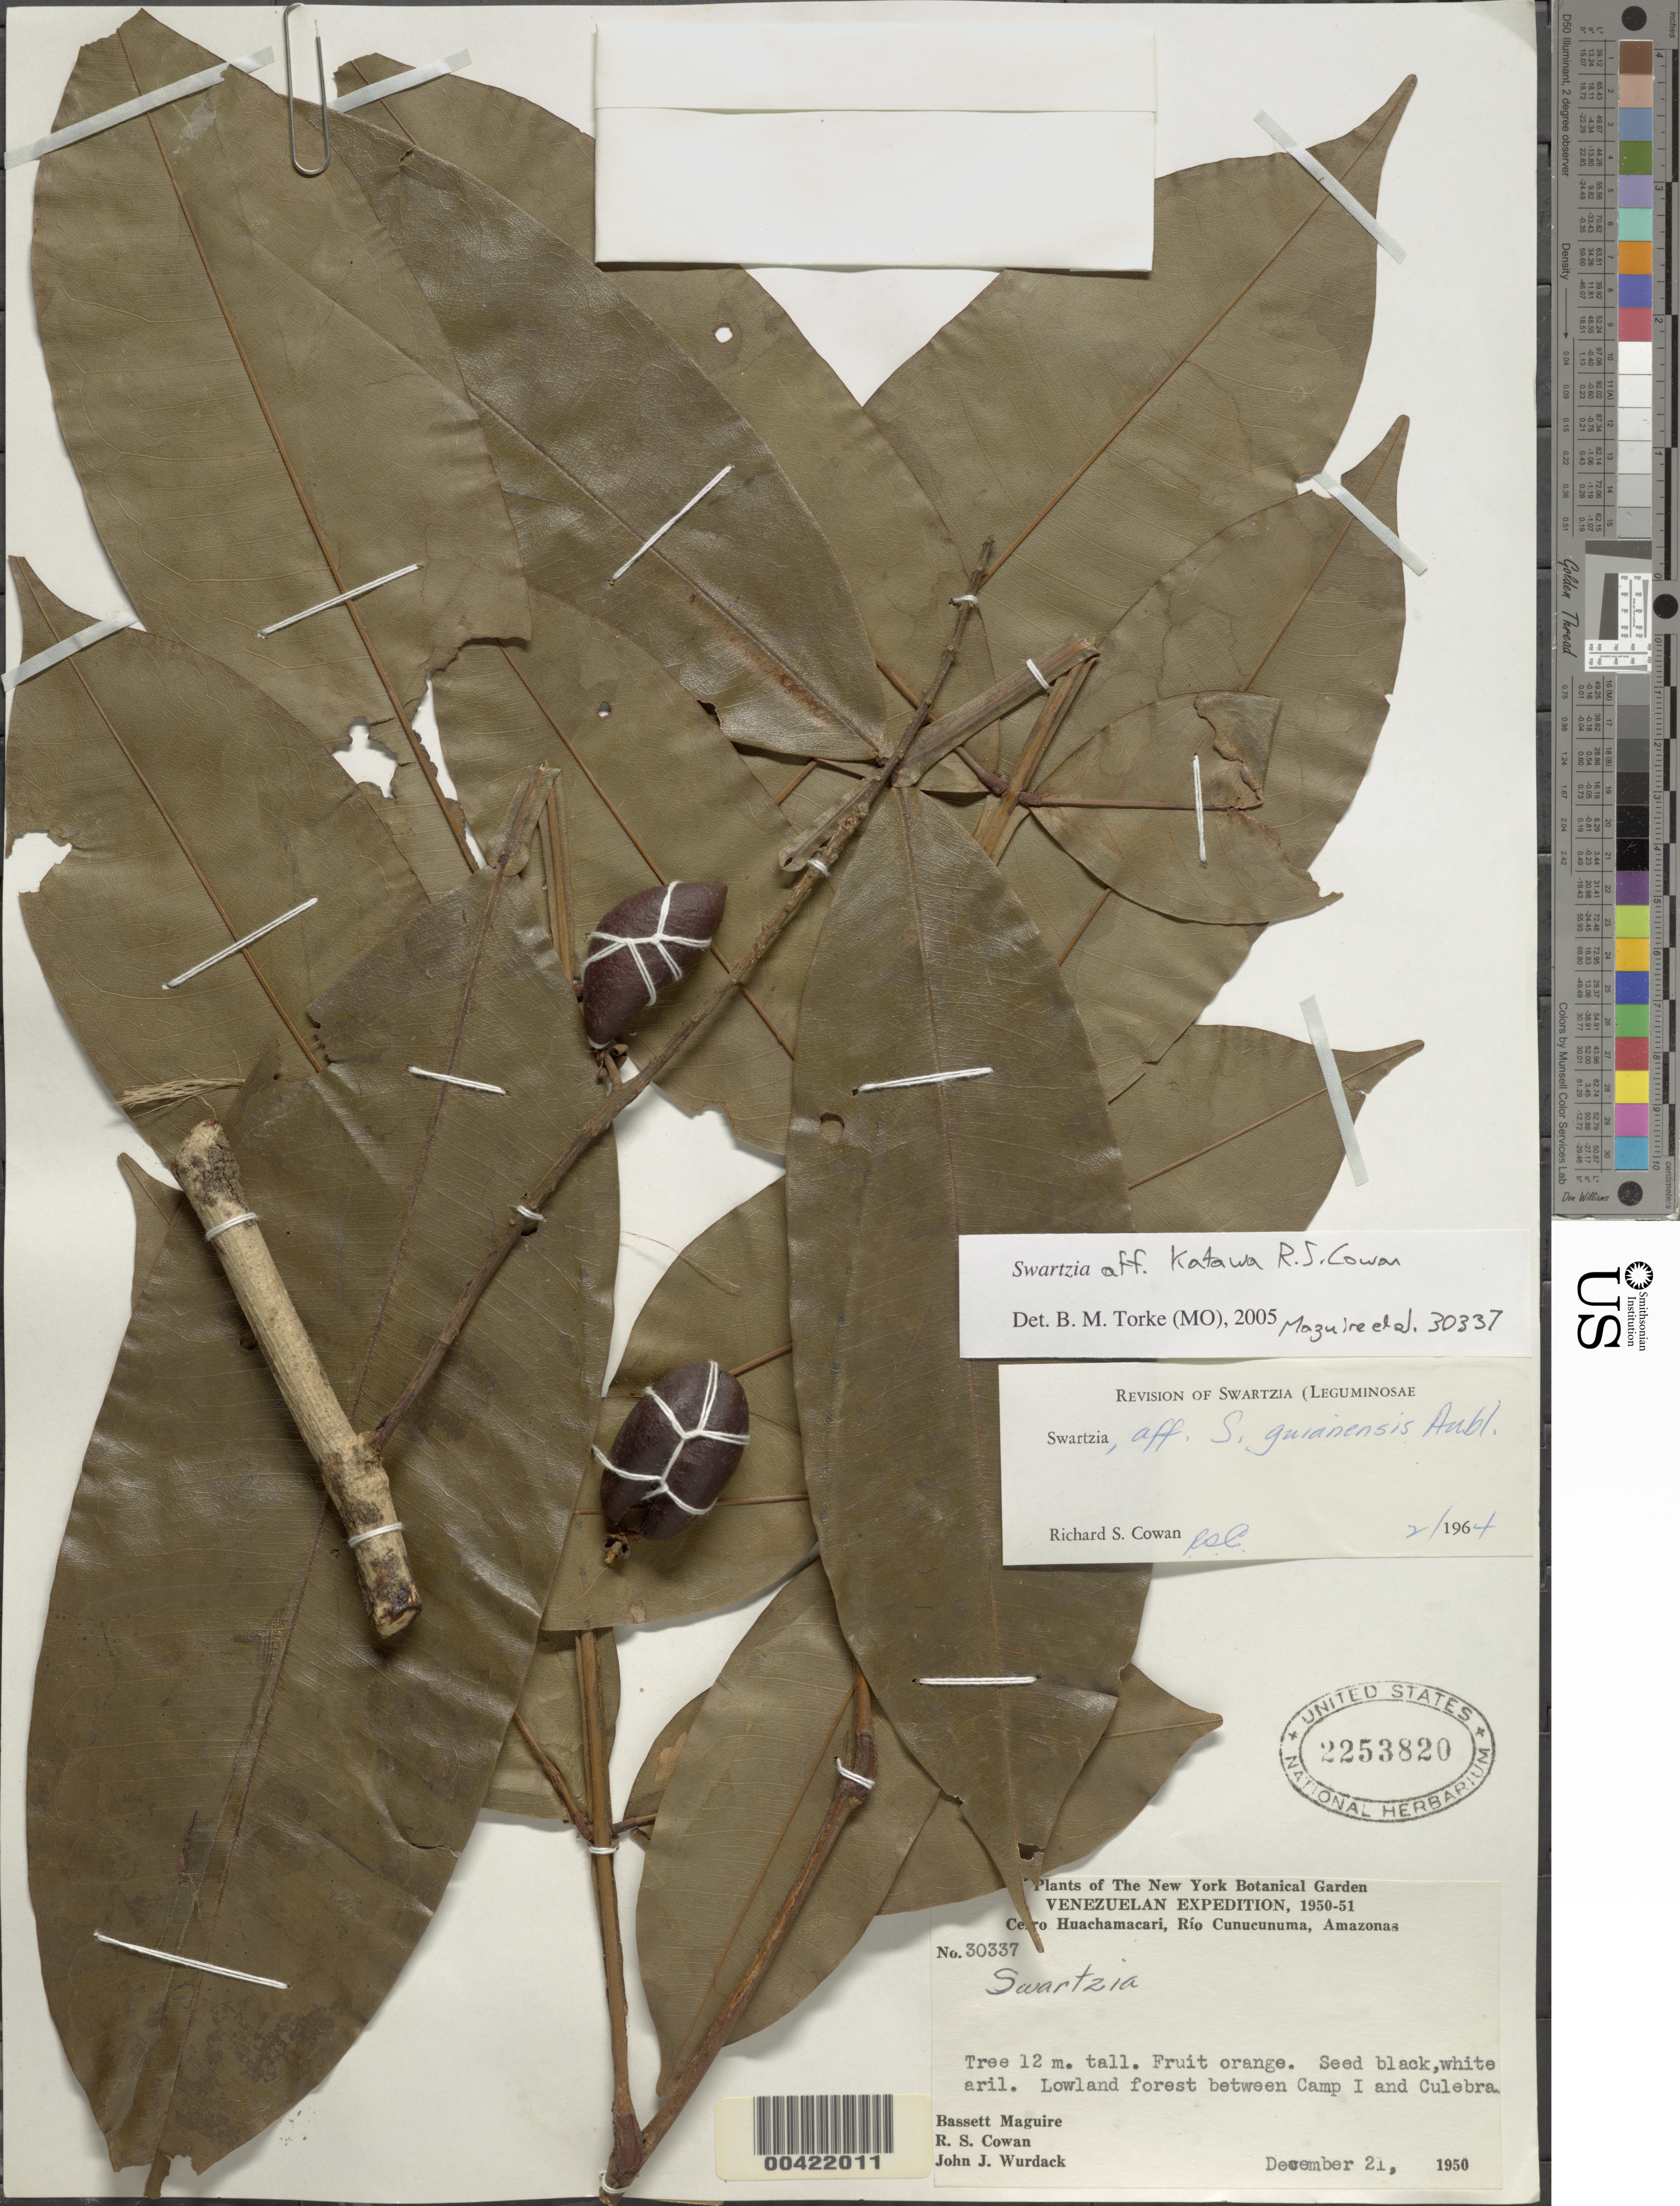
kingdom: Plantae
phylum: Tracheophyta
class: Magnoliopsida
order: Fabales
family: Fabaceae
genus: Swartzia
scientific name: Swartzia katawa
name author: R.S. Cowan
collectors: B. Maguire, R. S. Cowan & J. J. Wurdack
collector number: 30337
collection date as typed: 21 Dec 1950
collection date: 1950-12-21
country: Venezuela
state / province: Amazonas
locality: Culebra, between camp i and; cerro Huachamacari; Rio Cunucunuma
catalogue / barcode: US 2253820